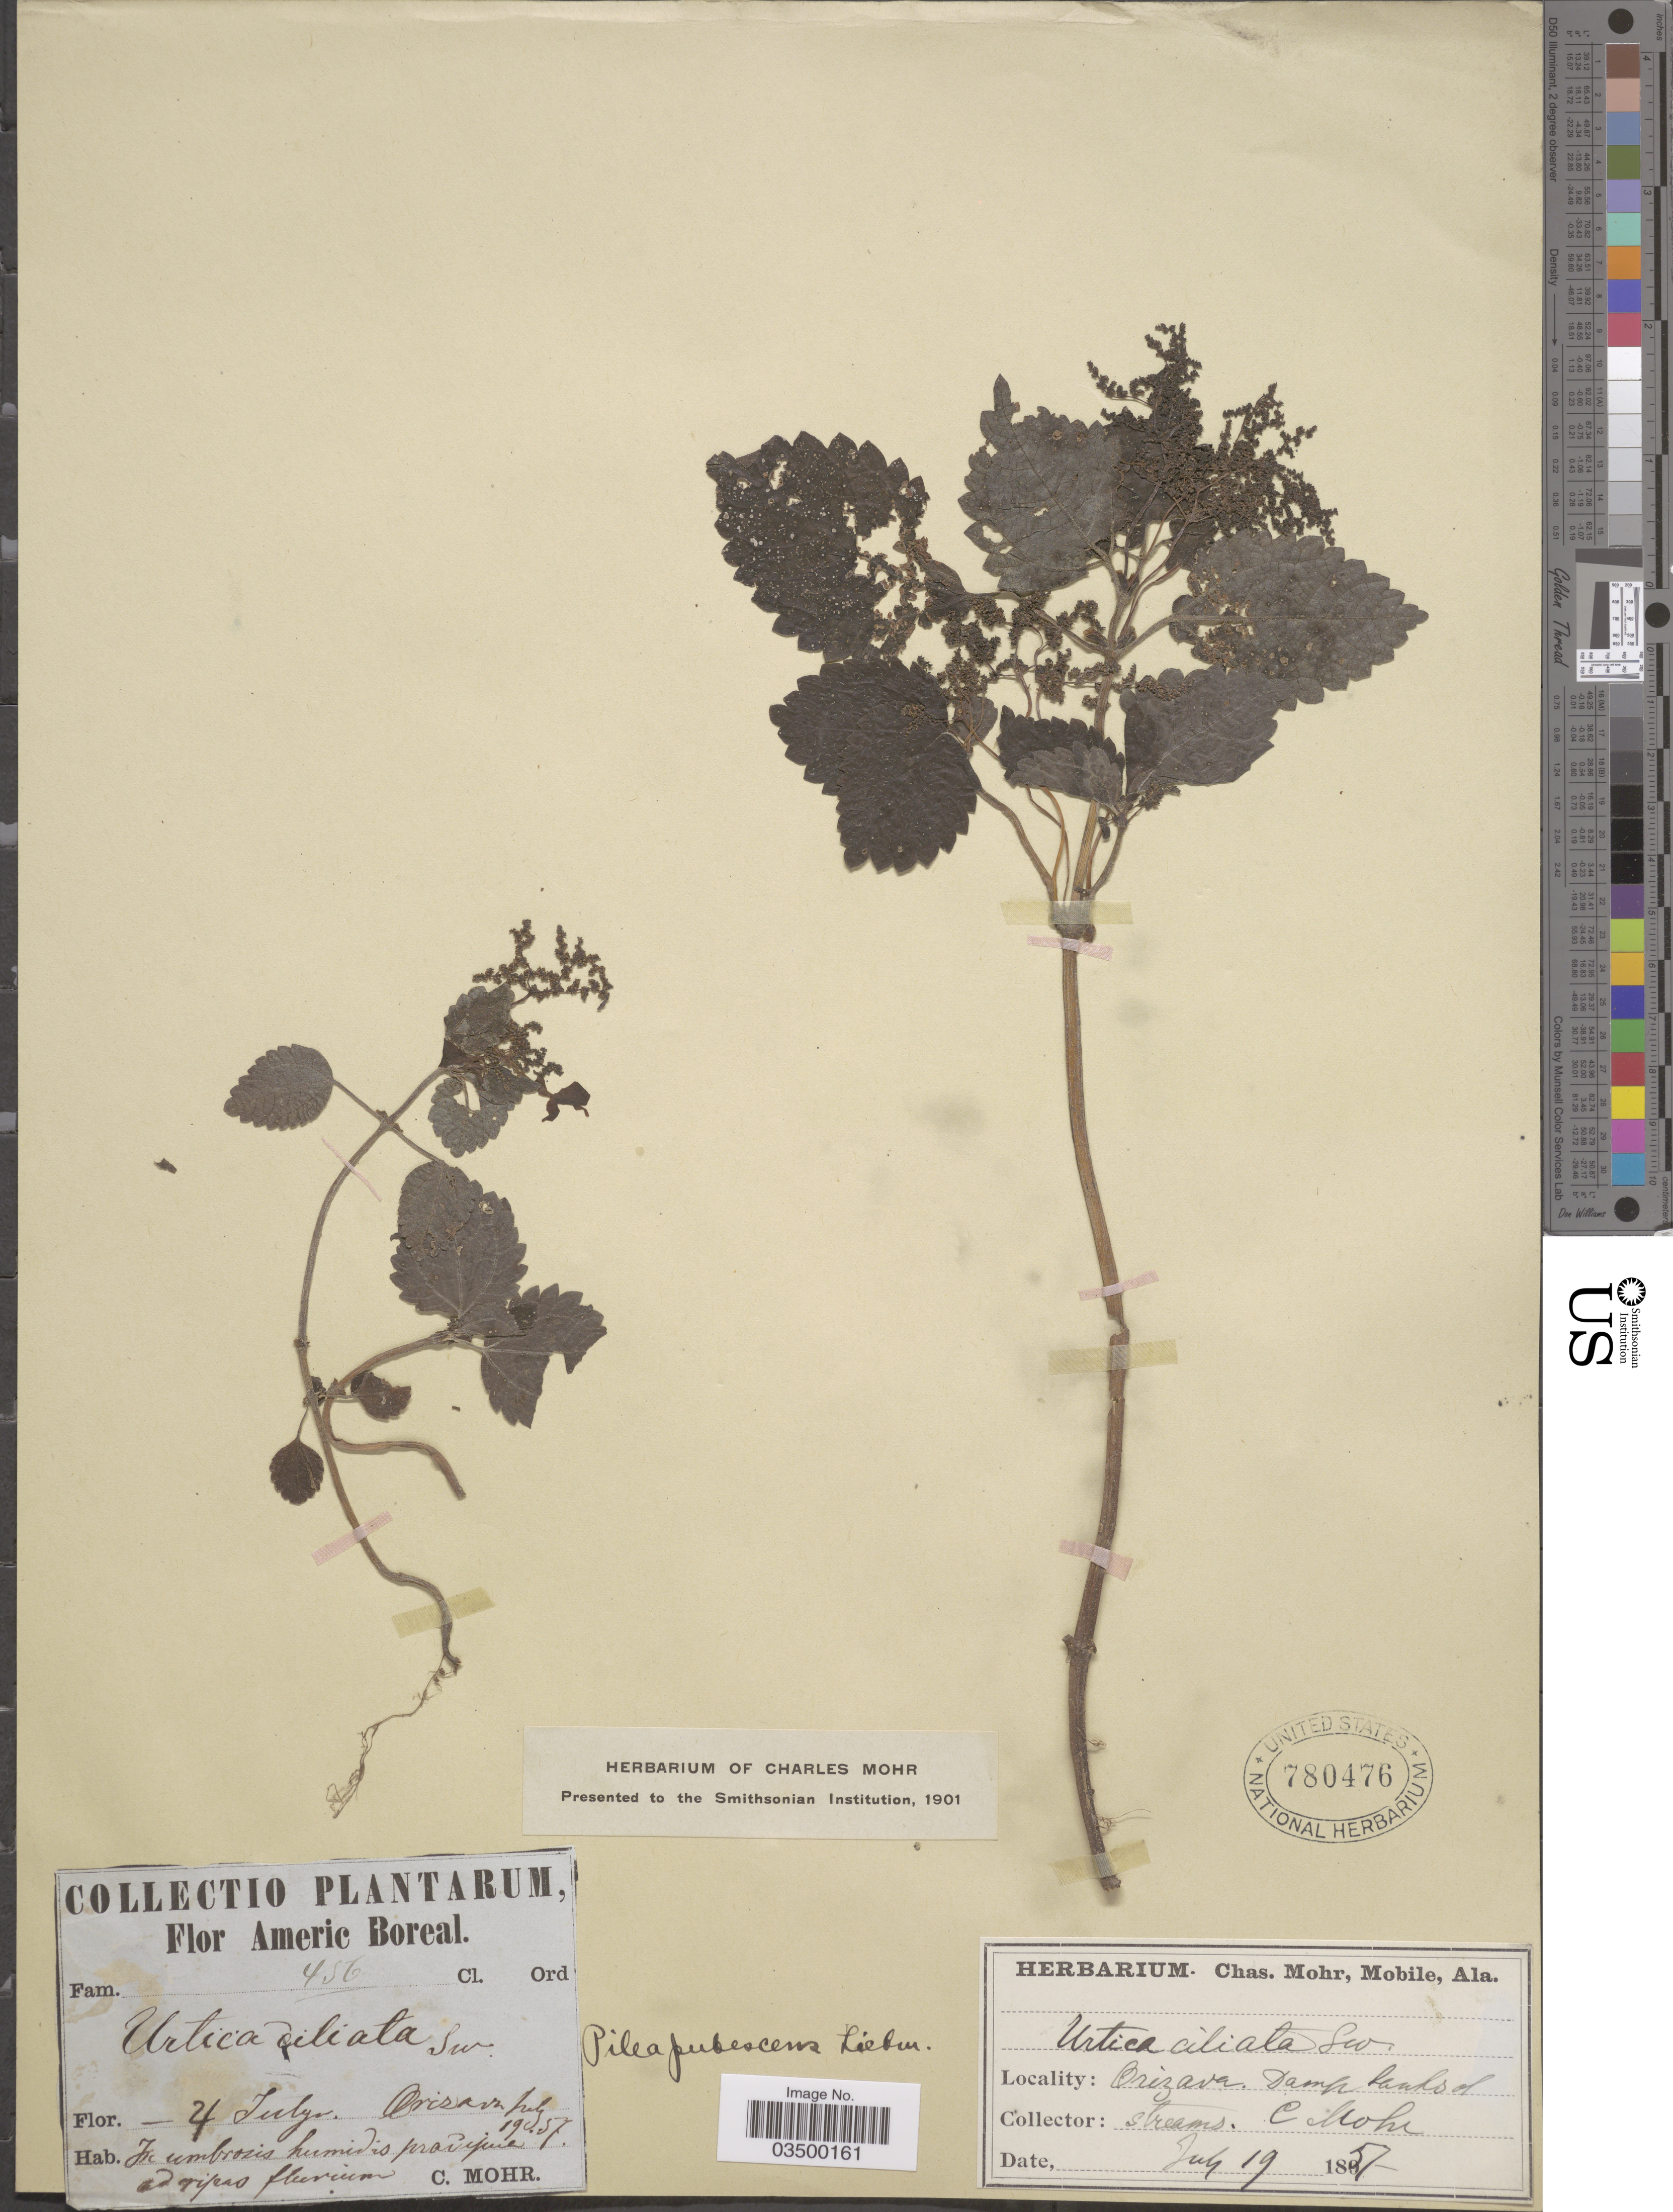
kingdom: Plantae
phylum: Tracheophyta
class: Magnoliopsida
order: Rosales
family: Urticaceae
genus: Pilea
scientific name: Pilea pubescens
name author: Liebm.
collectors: Mohr, C. T. (herbarium)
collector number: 456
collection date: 1857-07-19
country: Mexico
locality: Americ Boreal. Orizava.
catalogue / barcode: US 780476